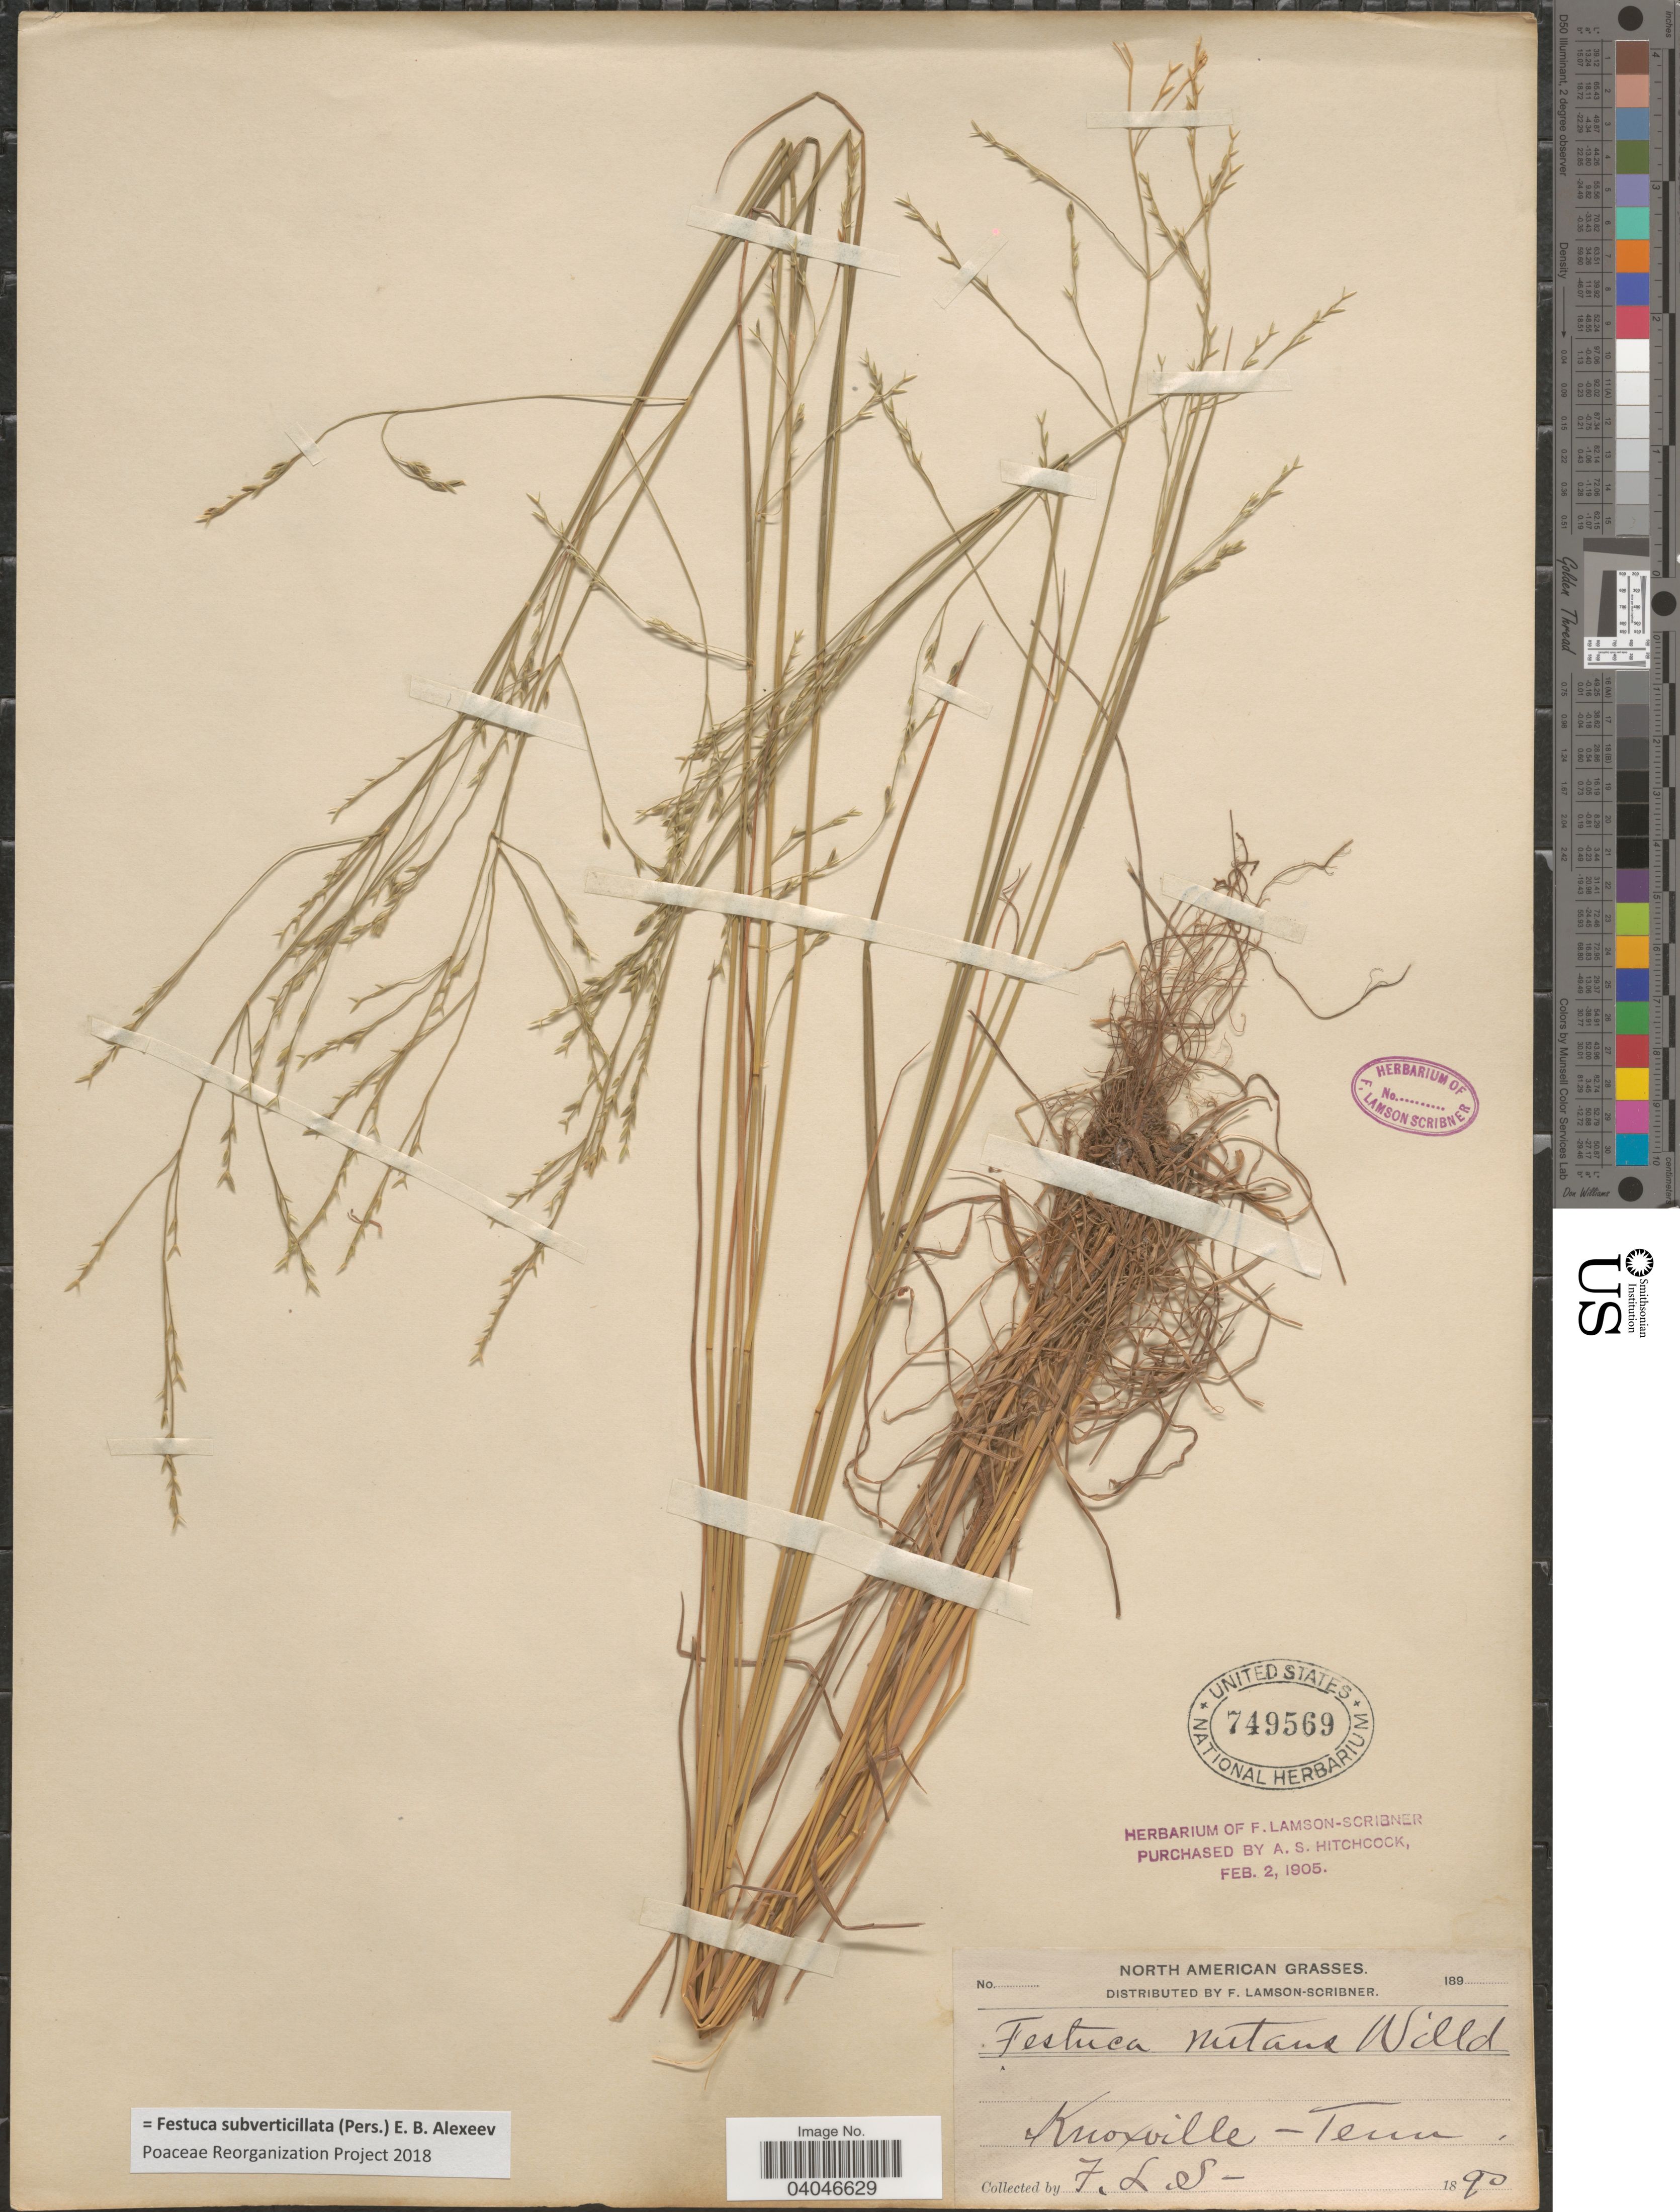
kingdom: Plantae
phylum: Tracheophyta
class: Liliopsida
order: Poales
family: Poaceae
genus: Festuca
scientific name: Festuca subverticillata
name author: (Pers.) E.B. Alexeev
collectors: F. Lamson-Scribner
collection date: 1890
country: United States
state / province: Tennessee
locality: Knoxville.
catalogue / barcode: US 749569